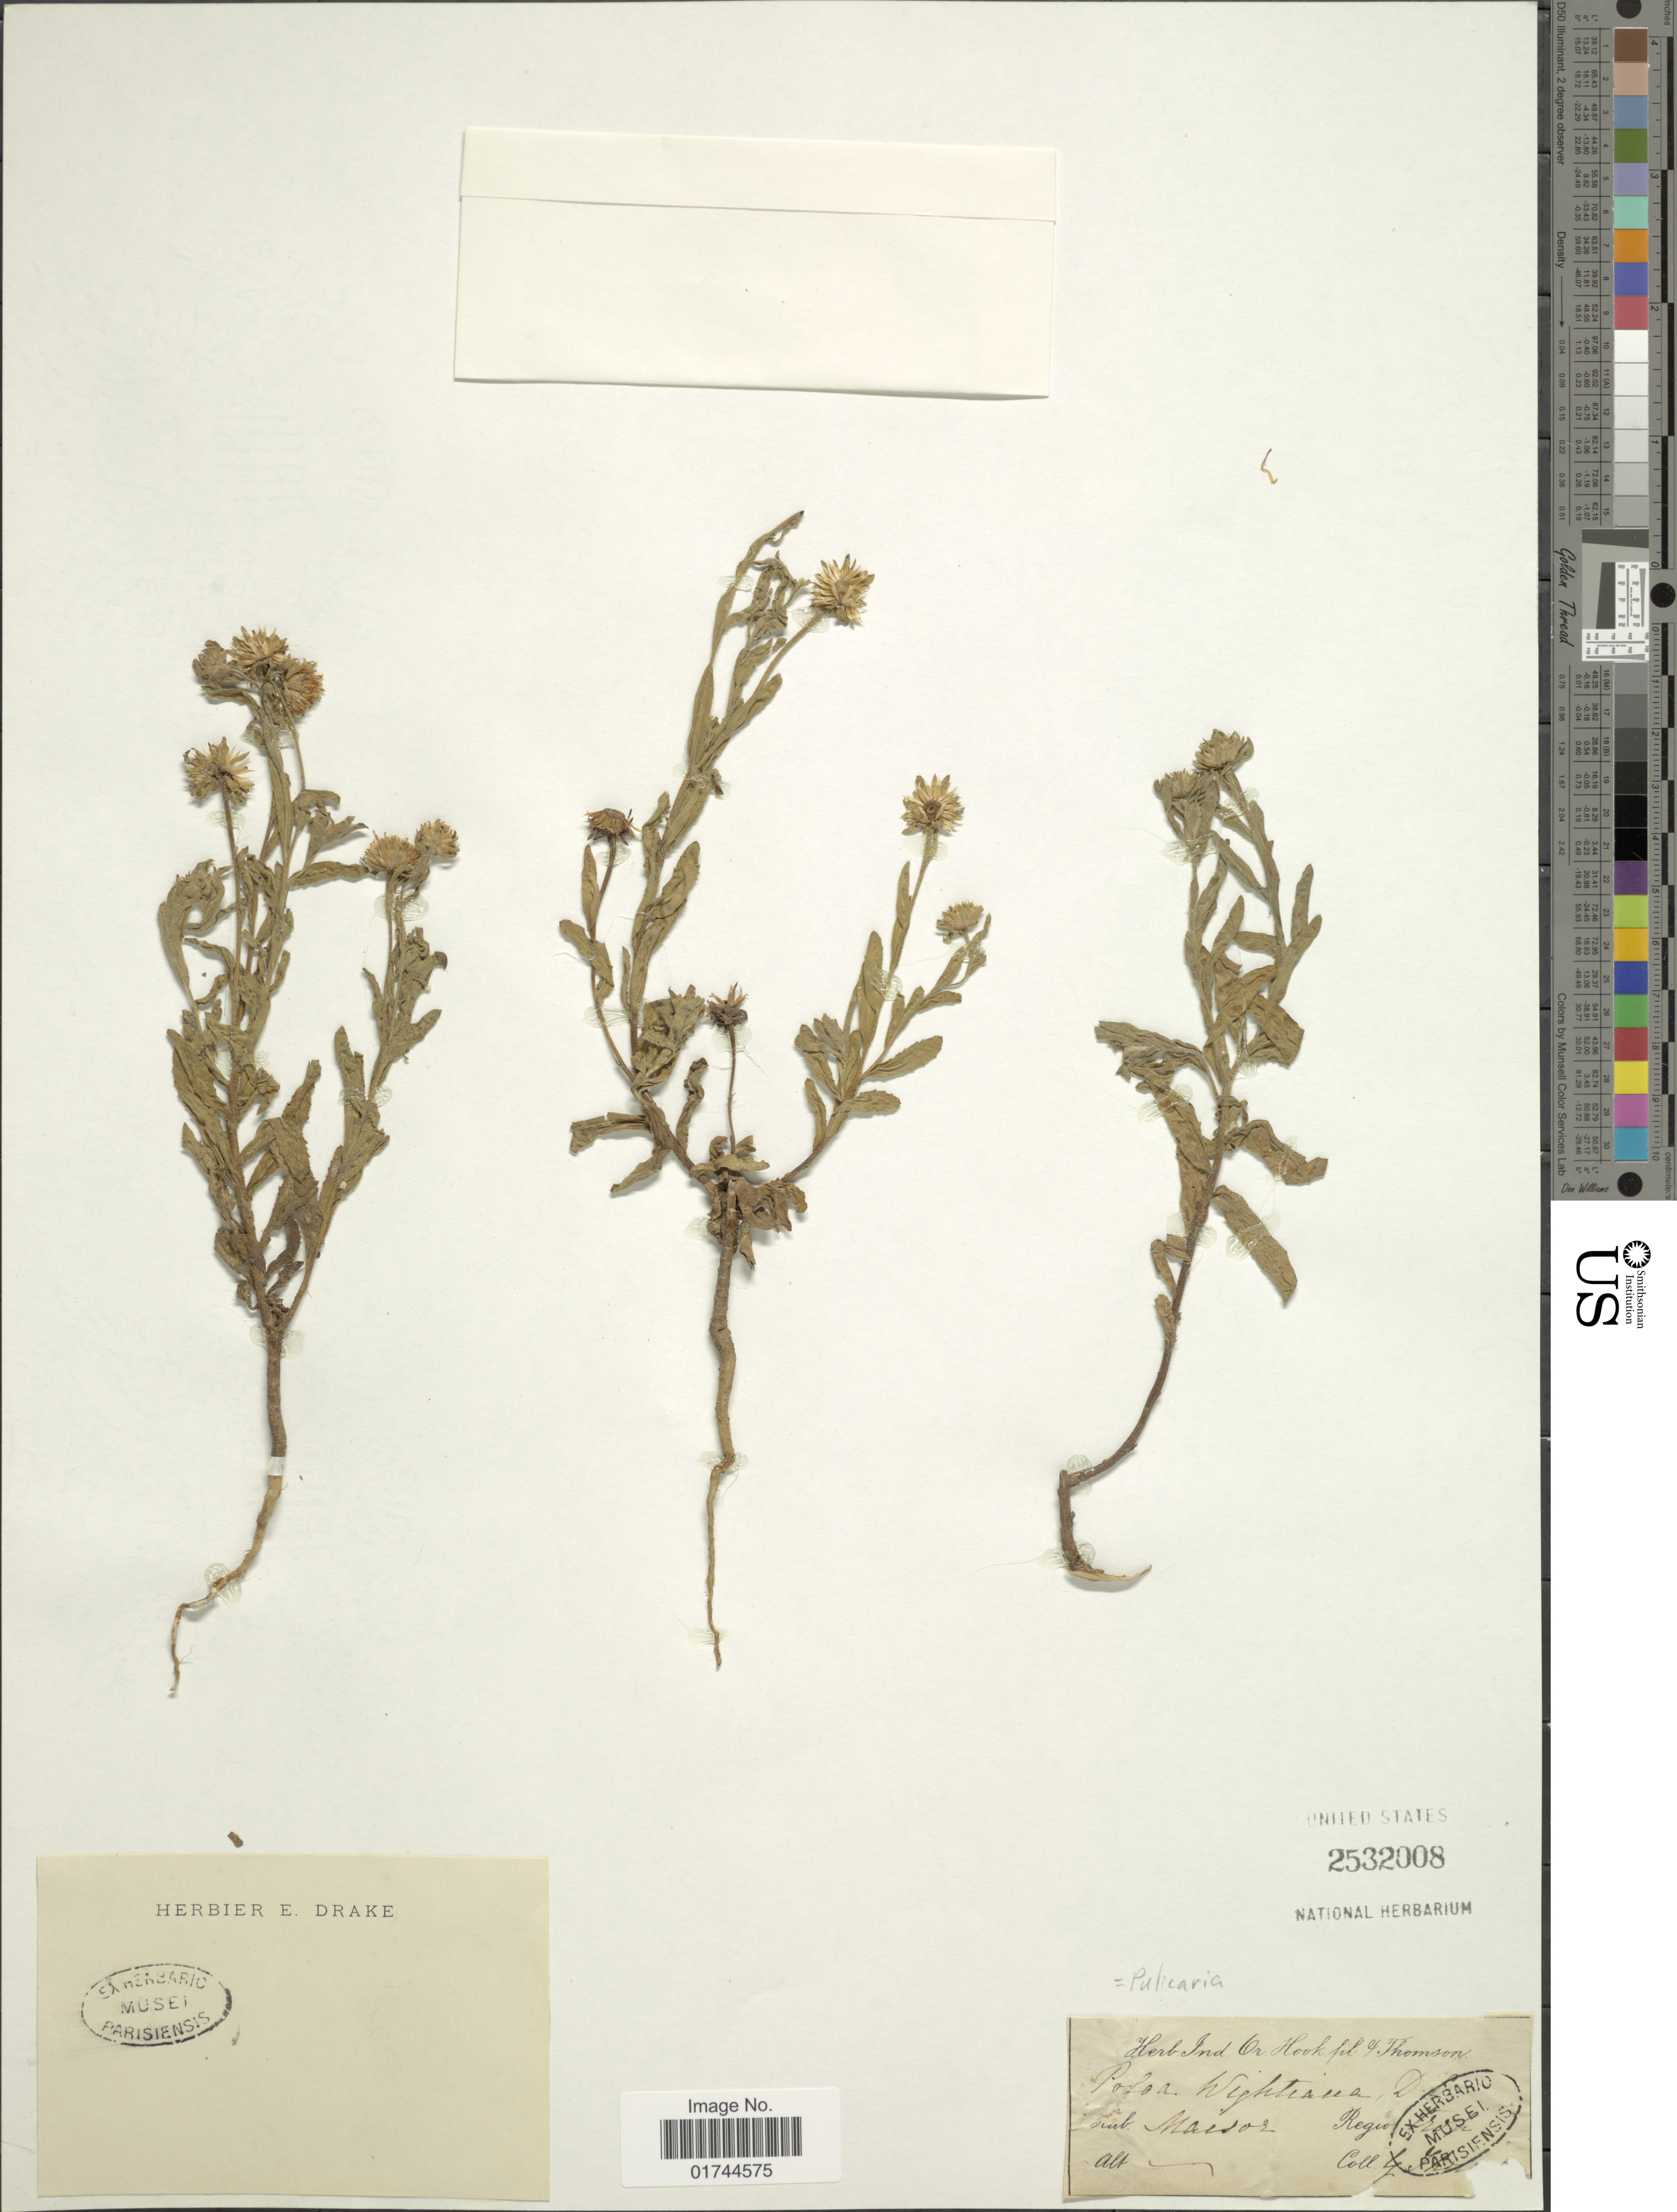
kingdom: Plantae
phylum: Tracheophyta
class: Magnoliopsida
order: Asterales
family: Asteraceae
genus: Pulicaria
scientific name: Pulicaria wightiana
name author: (DC.) C.B. Clarke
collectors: G. Thomson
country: India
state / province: Karnataka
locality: Maisor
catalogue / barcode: US 2532008